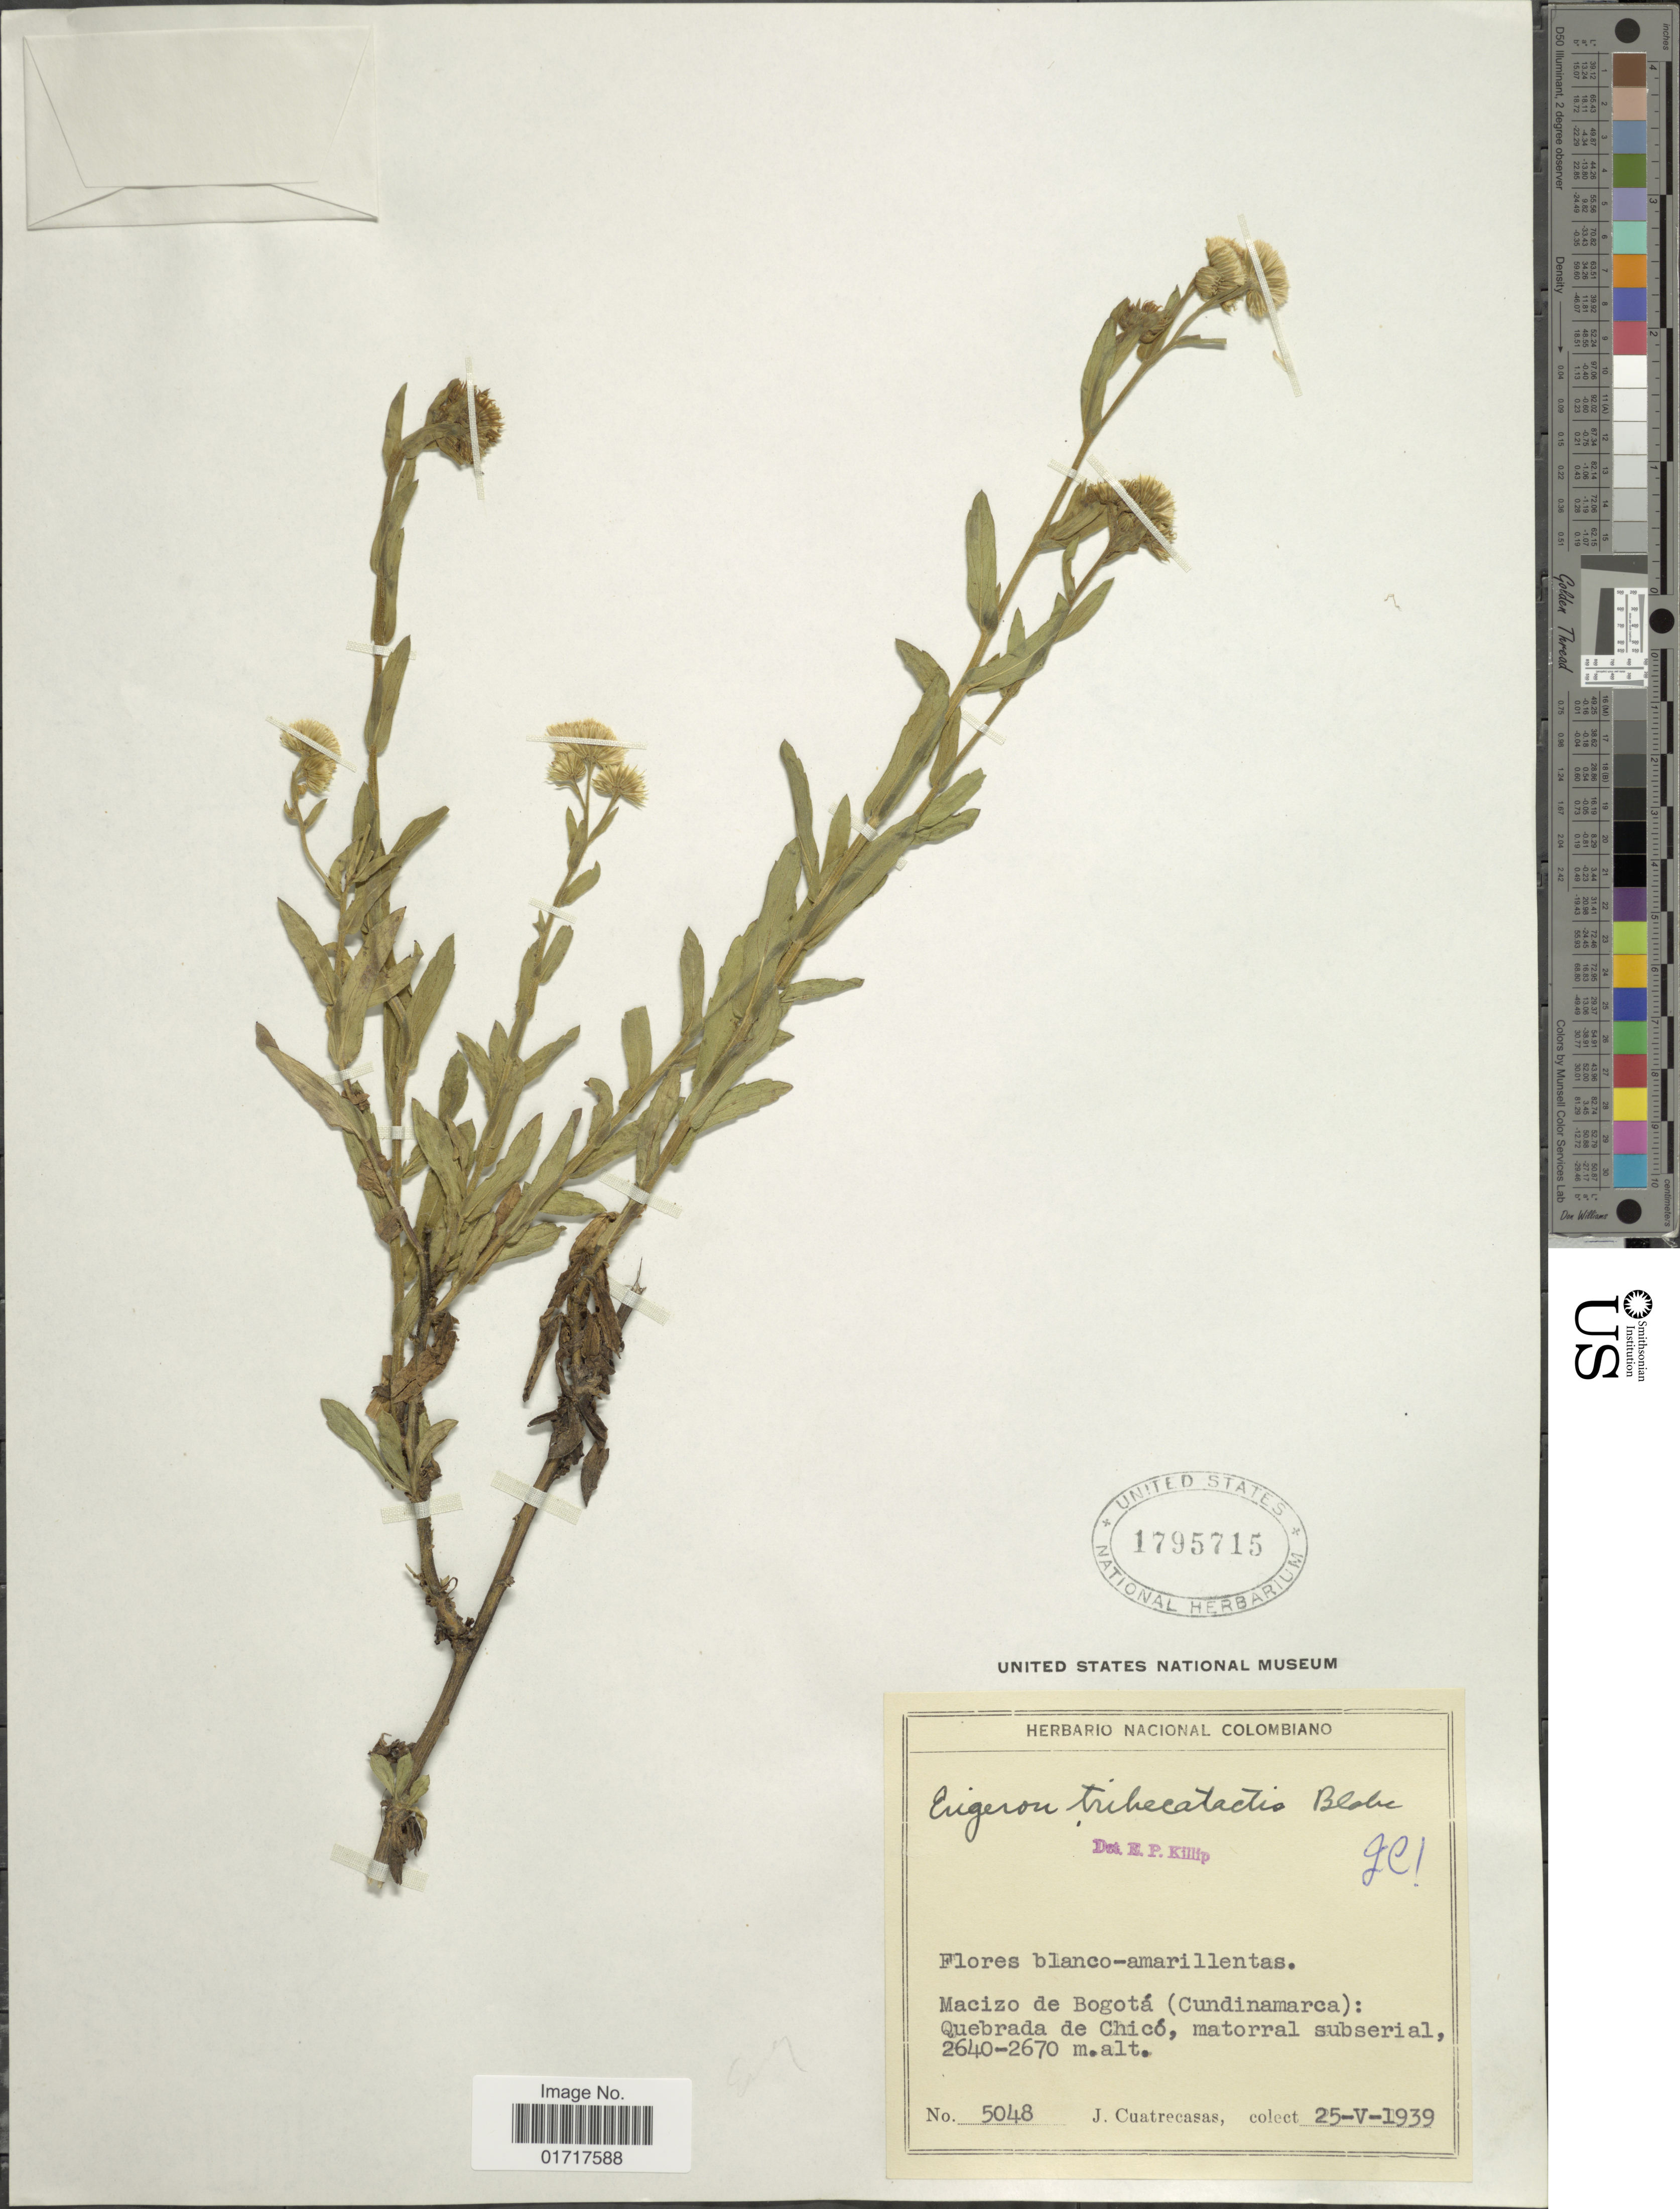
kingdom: Plantae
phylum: Tracheophyta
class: Magnoliopsida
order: Asterales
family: Asteraceae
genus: Conyza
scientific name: Conyza trihecatactis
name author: (S.F. Blake) Cuatrec.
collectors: J. Cuatrecasas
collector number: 5048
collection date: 1939-05-25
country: Colombia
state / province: Cundinamarca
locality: Macizo de Bogota (Cundinamarca): Quebrada de Chico, matorral subserial.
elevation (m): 2640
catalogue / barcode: US 1795715